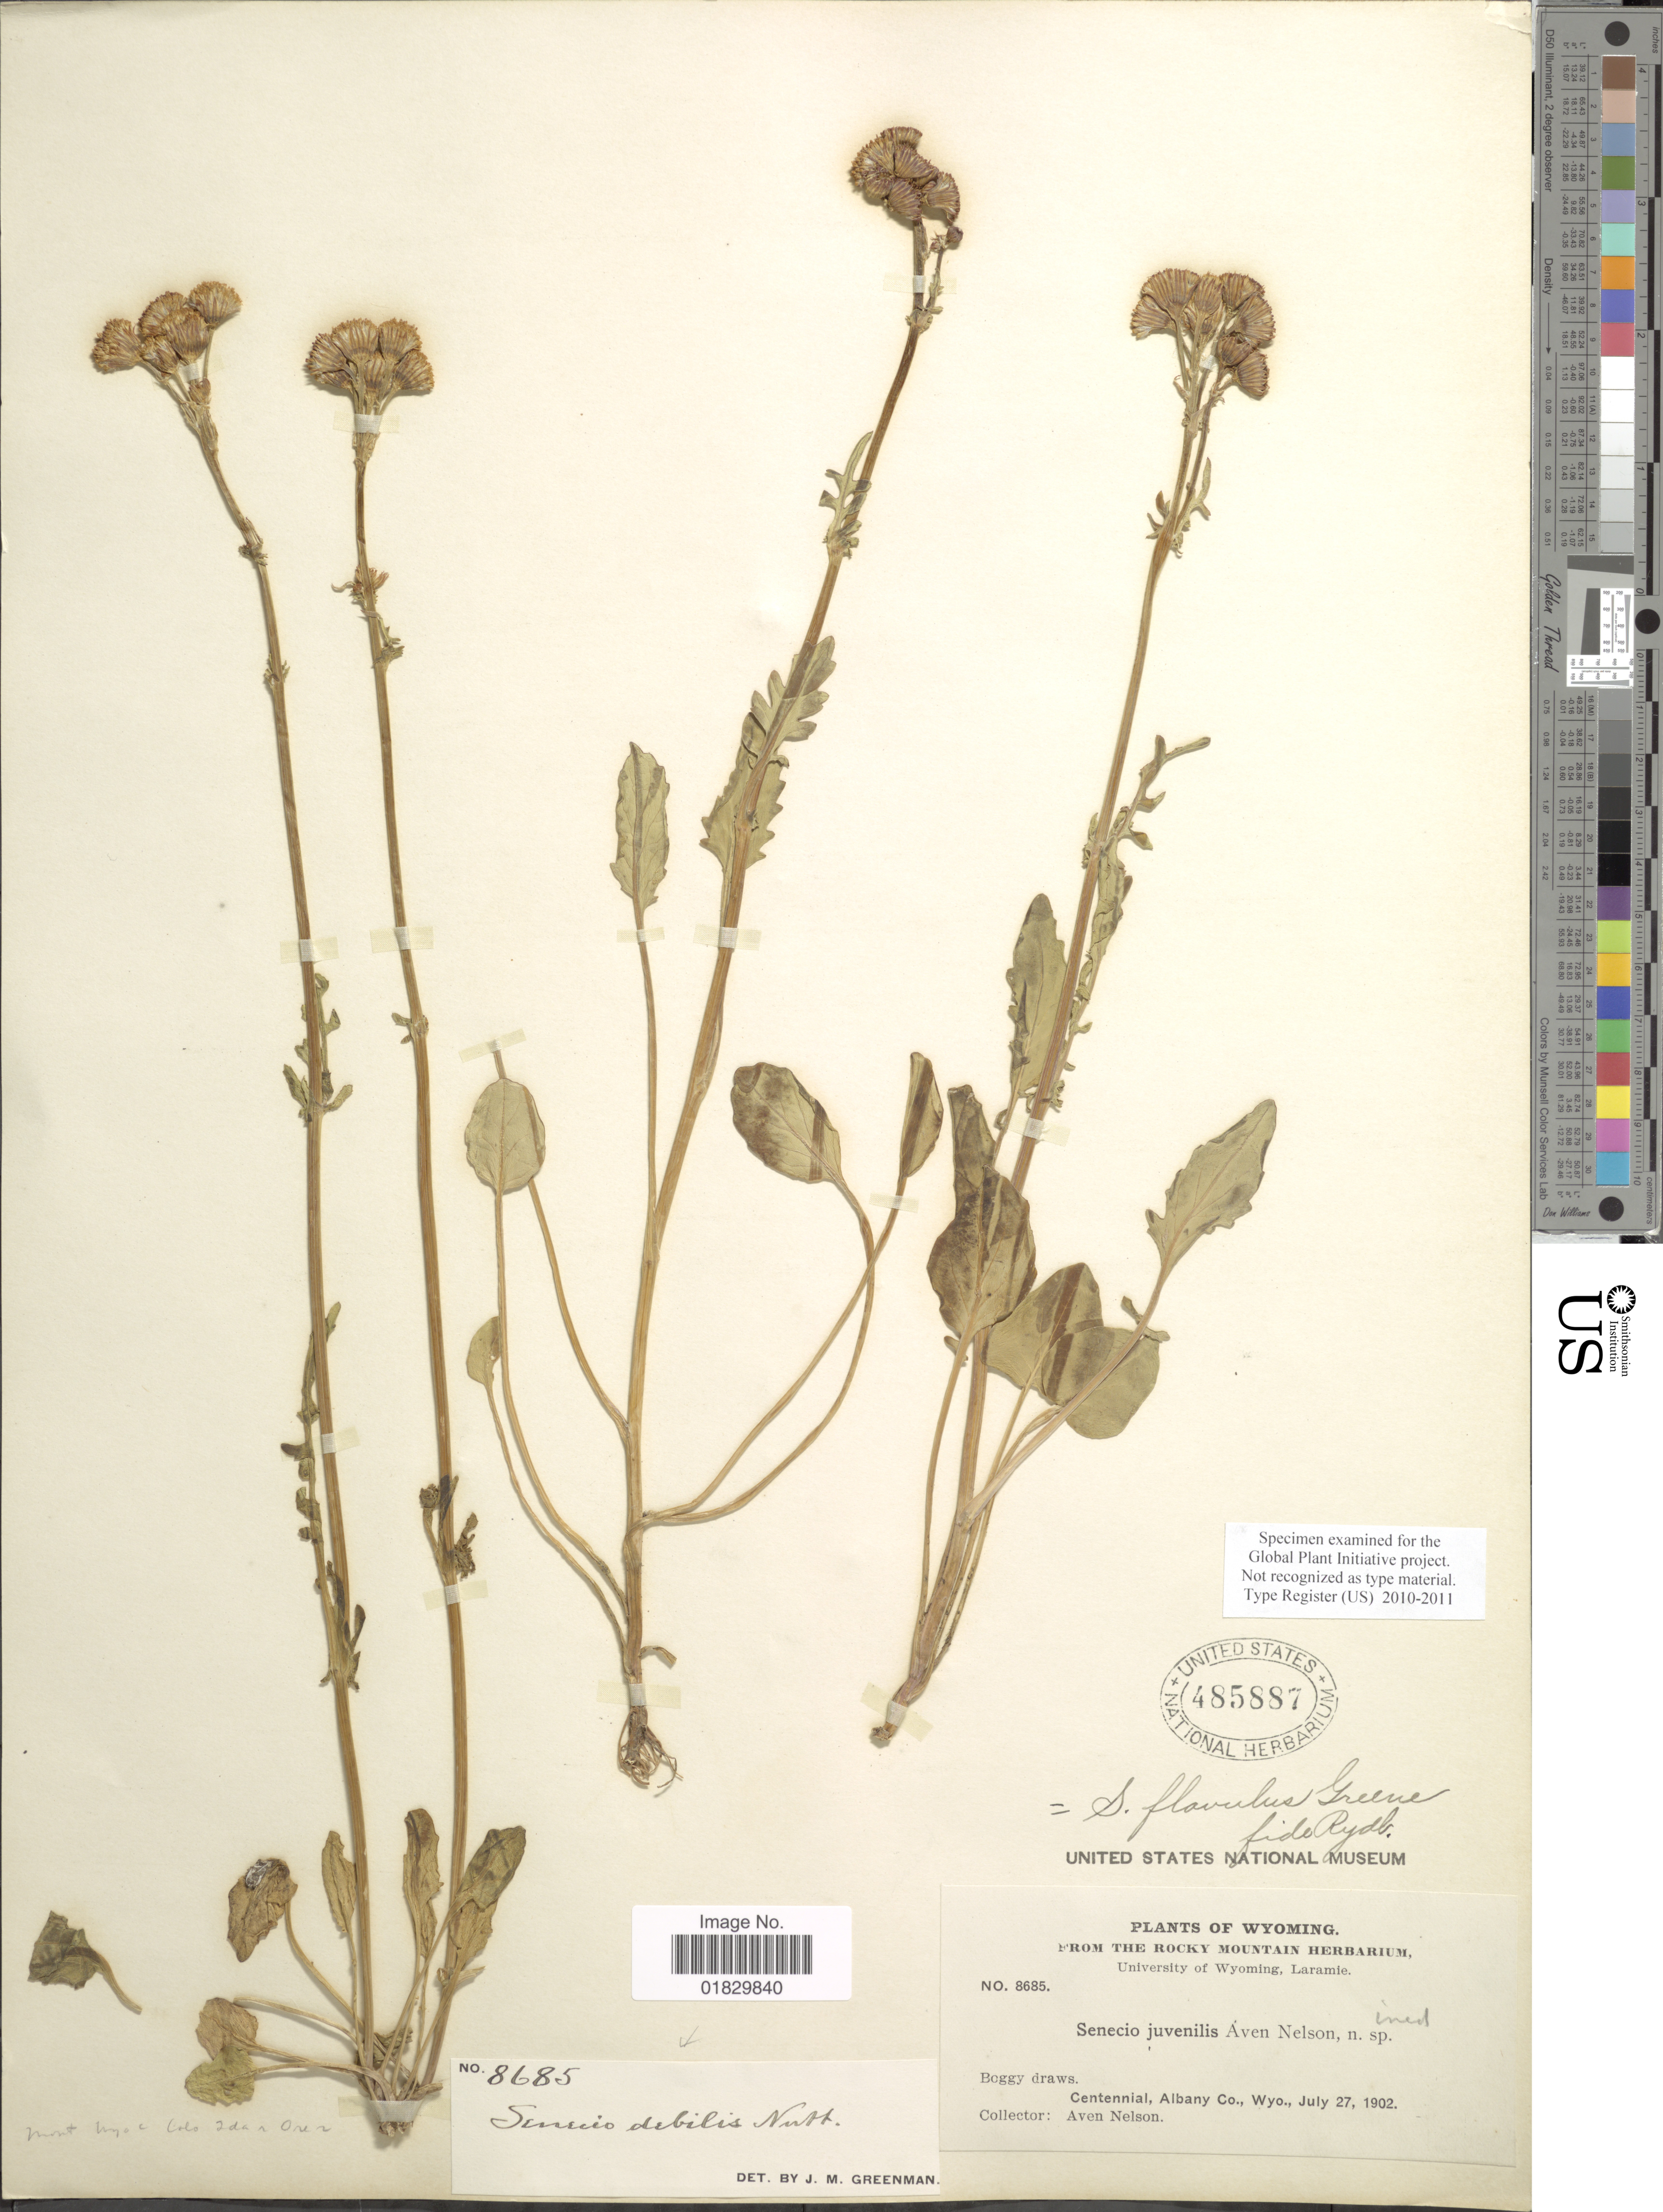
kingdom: Plantae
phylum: Tracheophyta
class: Magnoliopsida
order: Asterales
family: Asteraceae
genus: Packera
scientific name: Packera debilis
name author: (Nutt.) W.A. Weber & Á. Löve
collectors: A. Nelson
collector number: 8685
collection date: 1902-07-27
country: United States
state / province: Wyoming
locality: Centennila, Albany Co., Wyo.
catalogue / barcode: US 485887